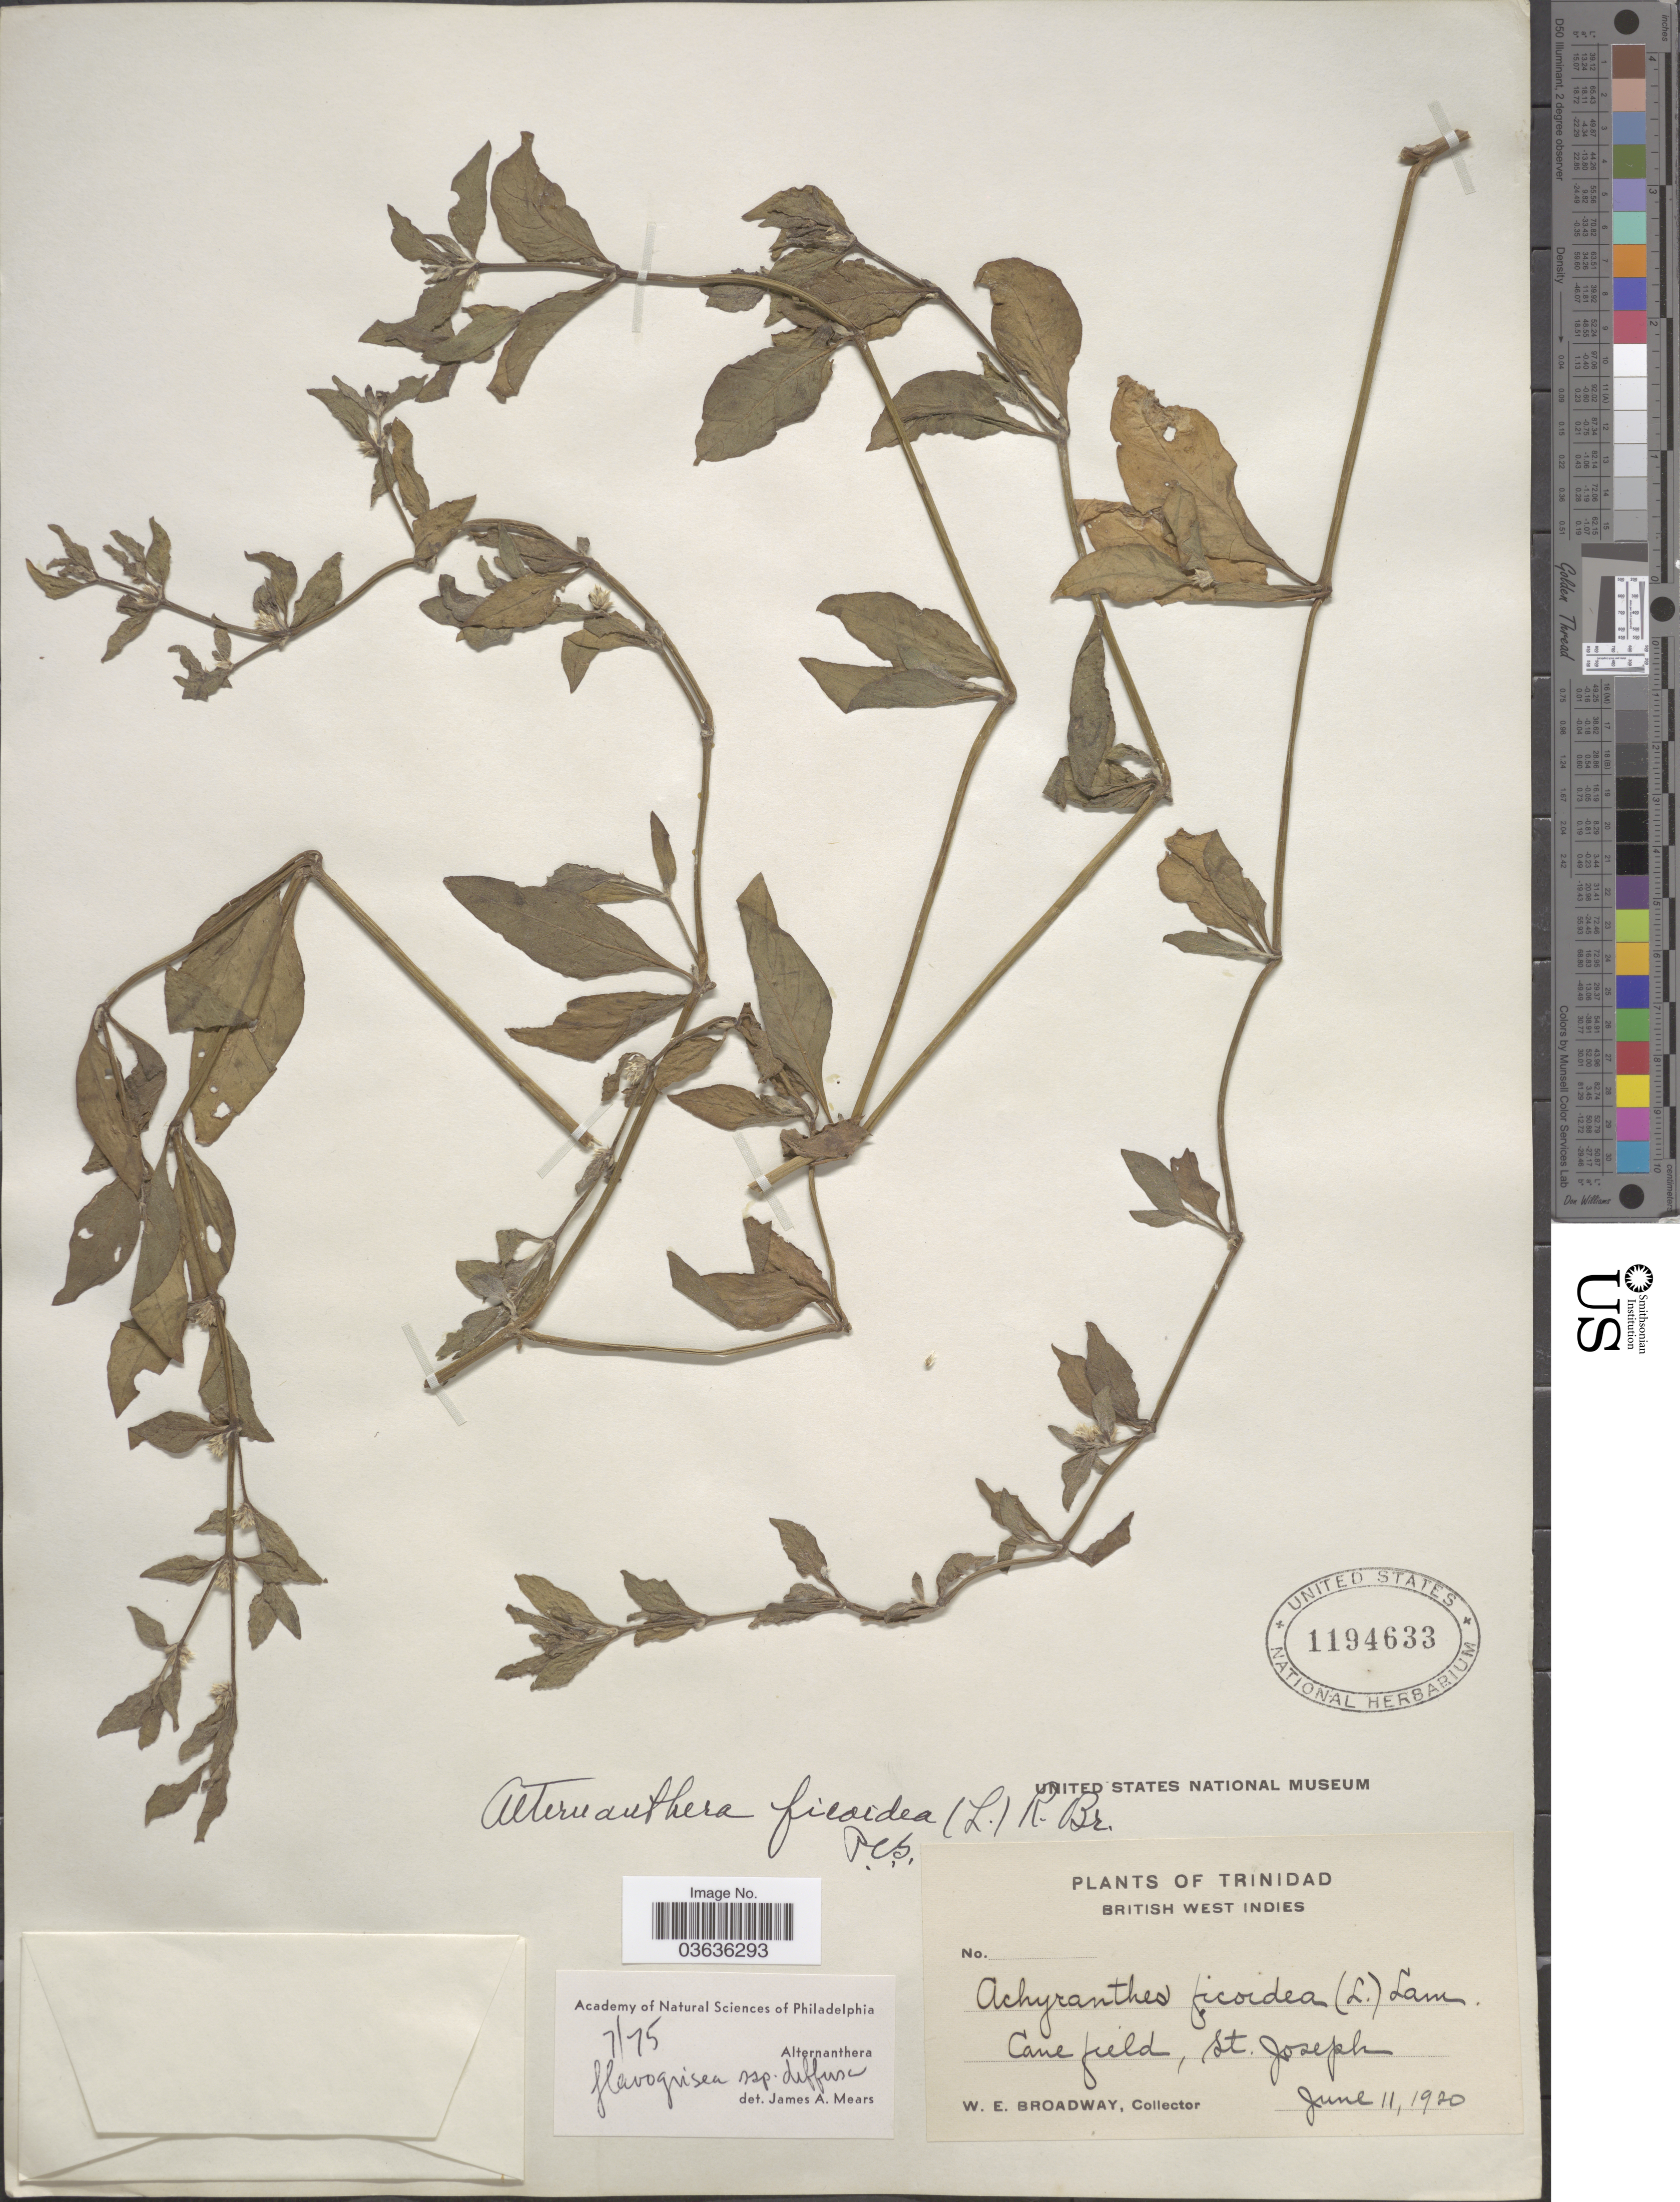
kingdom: Plantae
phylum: Tracheophyta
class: Magnoliopsida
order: Caryophyllales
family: Amaranthaceae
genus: Alternanthera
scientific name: Alternanthera flavogrisea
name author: Urb.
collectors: W. E. Broadway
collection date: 1920-06-11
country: Trinidad and Tobago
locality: Trinidad. British West Indies. Cane field, St. Joseph.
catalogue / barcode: US 1194633